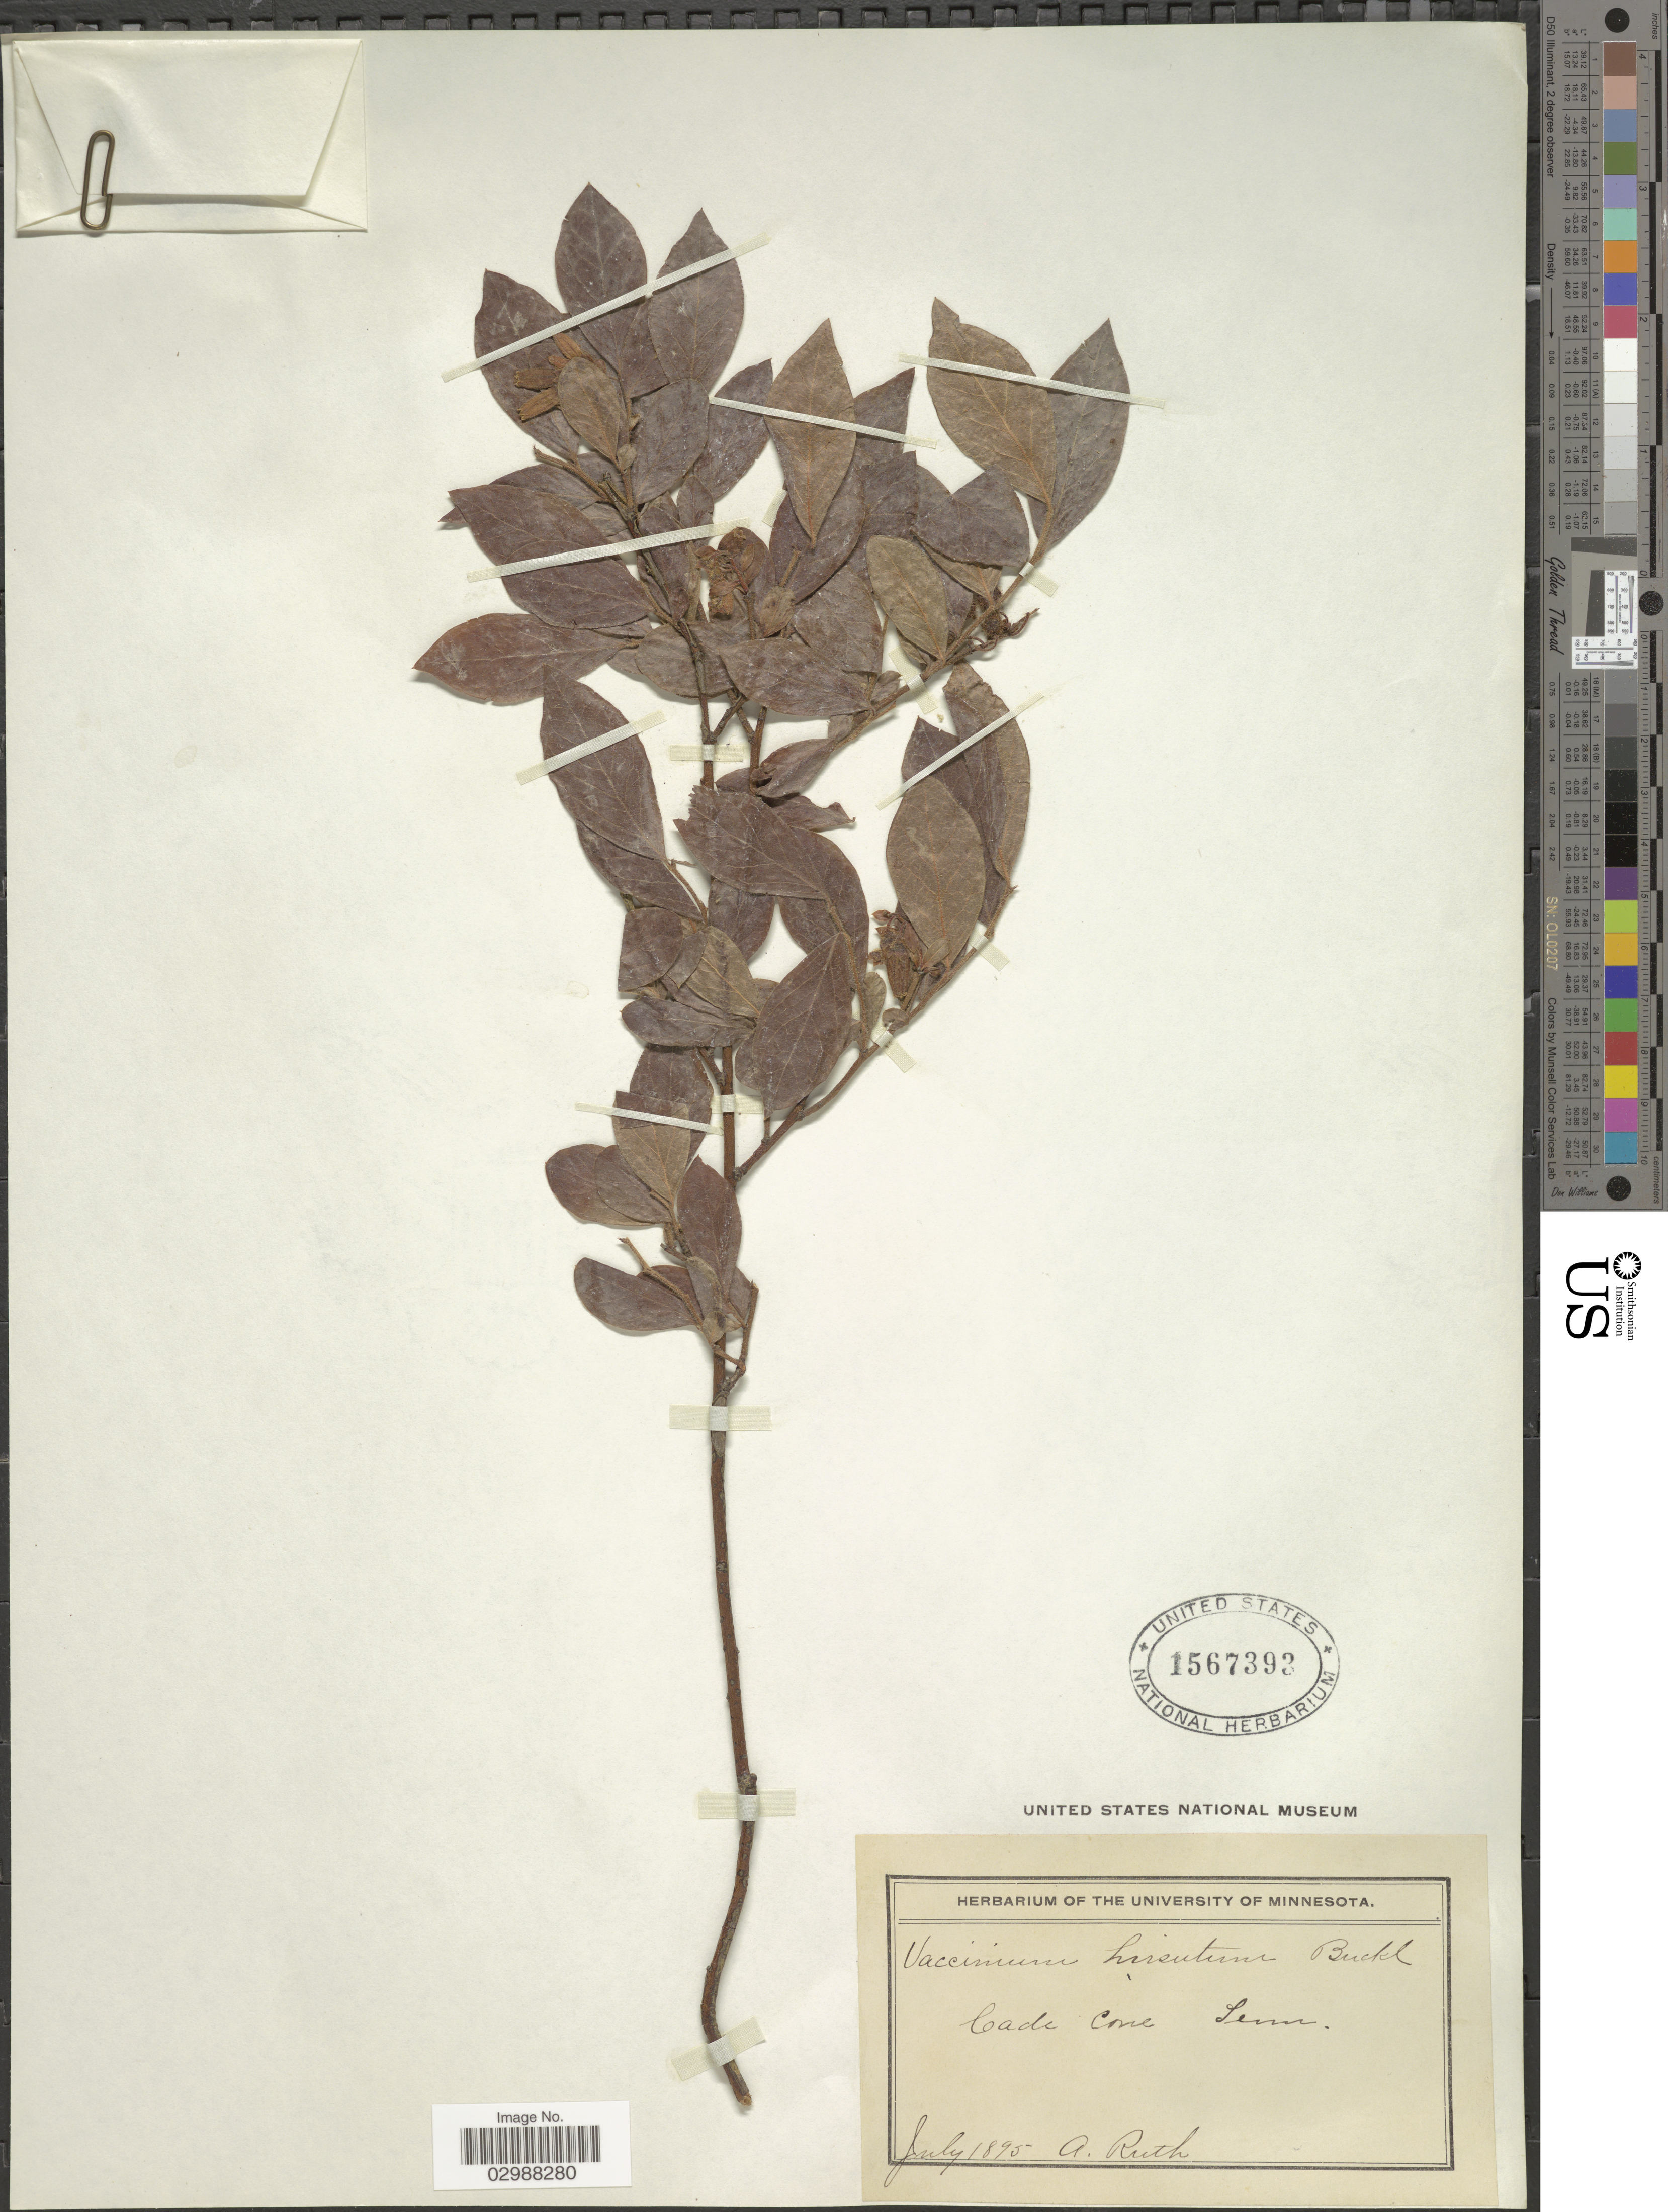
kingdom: Plantae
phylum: Tracheophyta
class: Magnoliopsida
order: Ericales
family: Ericaceae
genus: Vaccinium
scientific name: Vaccinium hirsutum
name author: Buckley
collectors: A. Ruth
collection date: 1895-07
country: United States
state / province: Tennessee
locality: Cade Cove.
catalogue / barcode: US 1567393